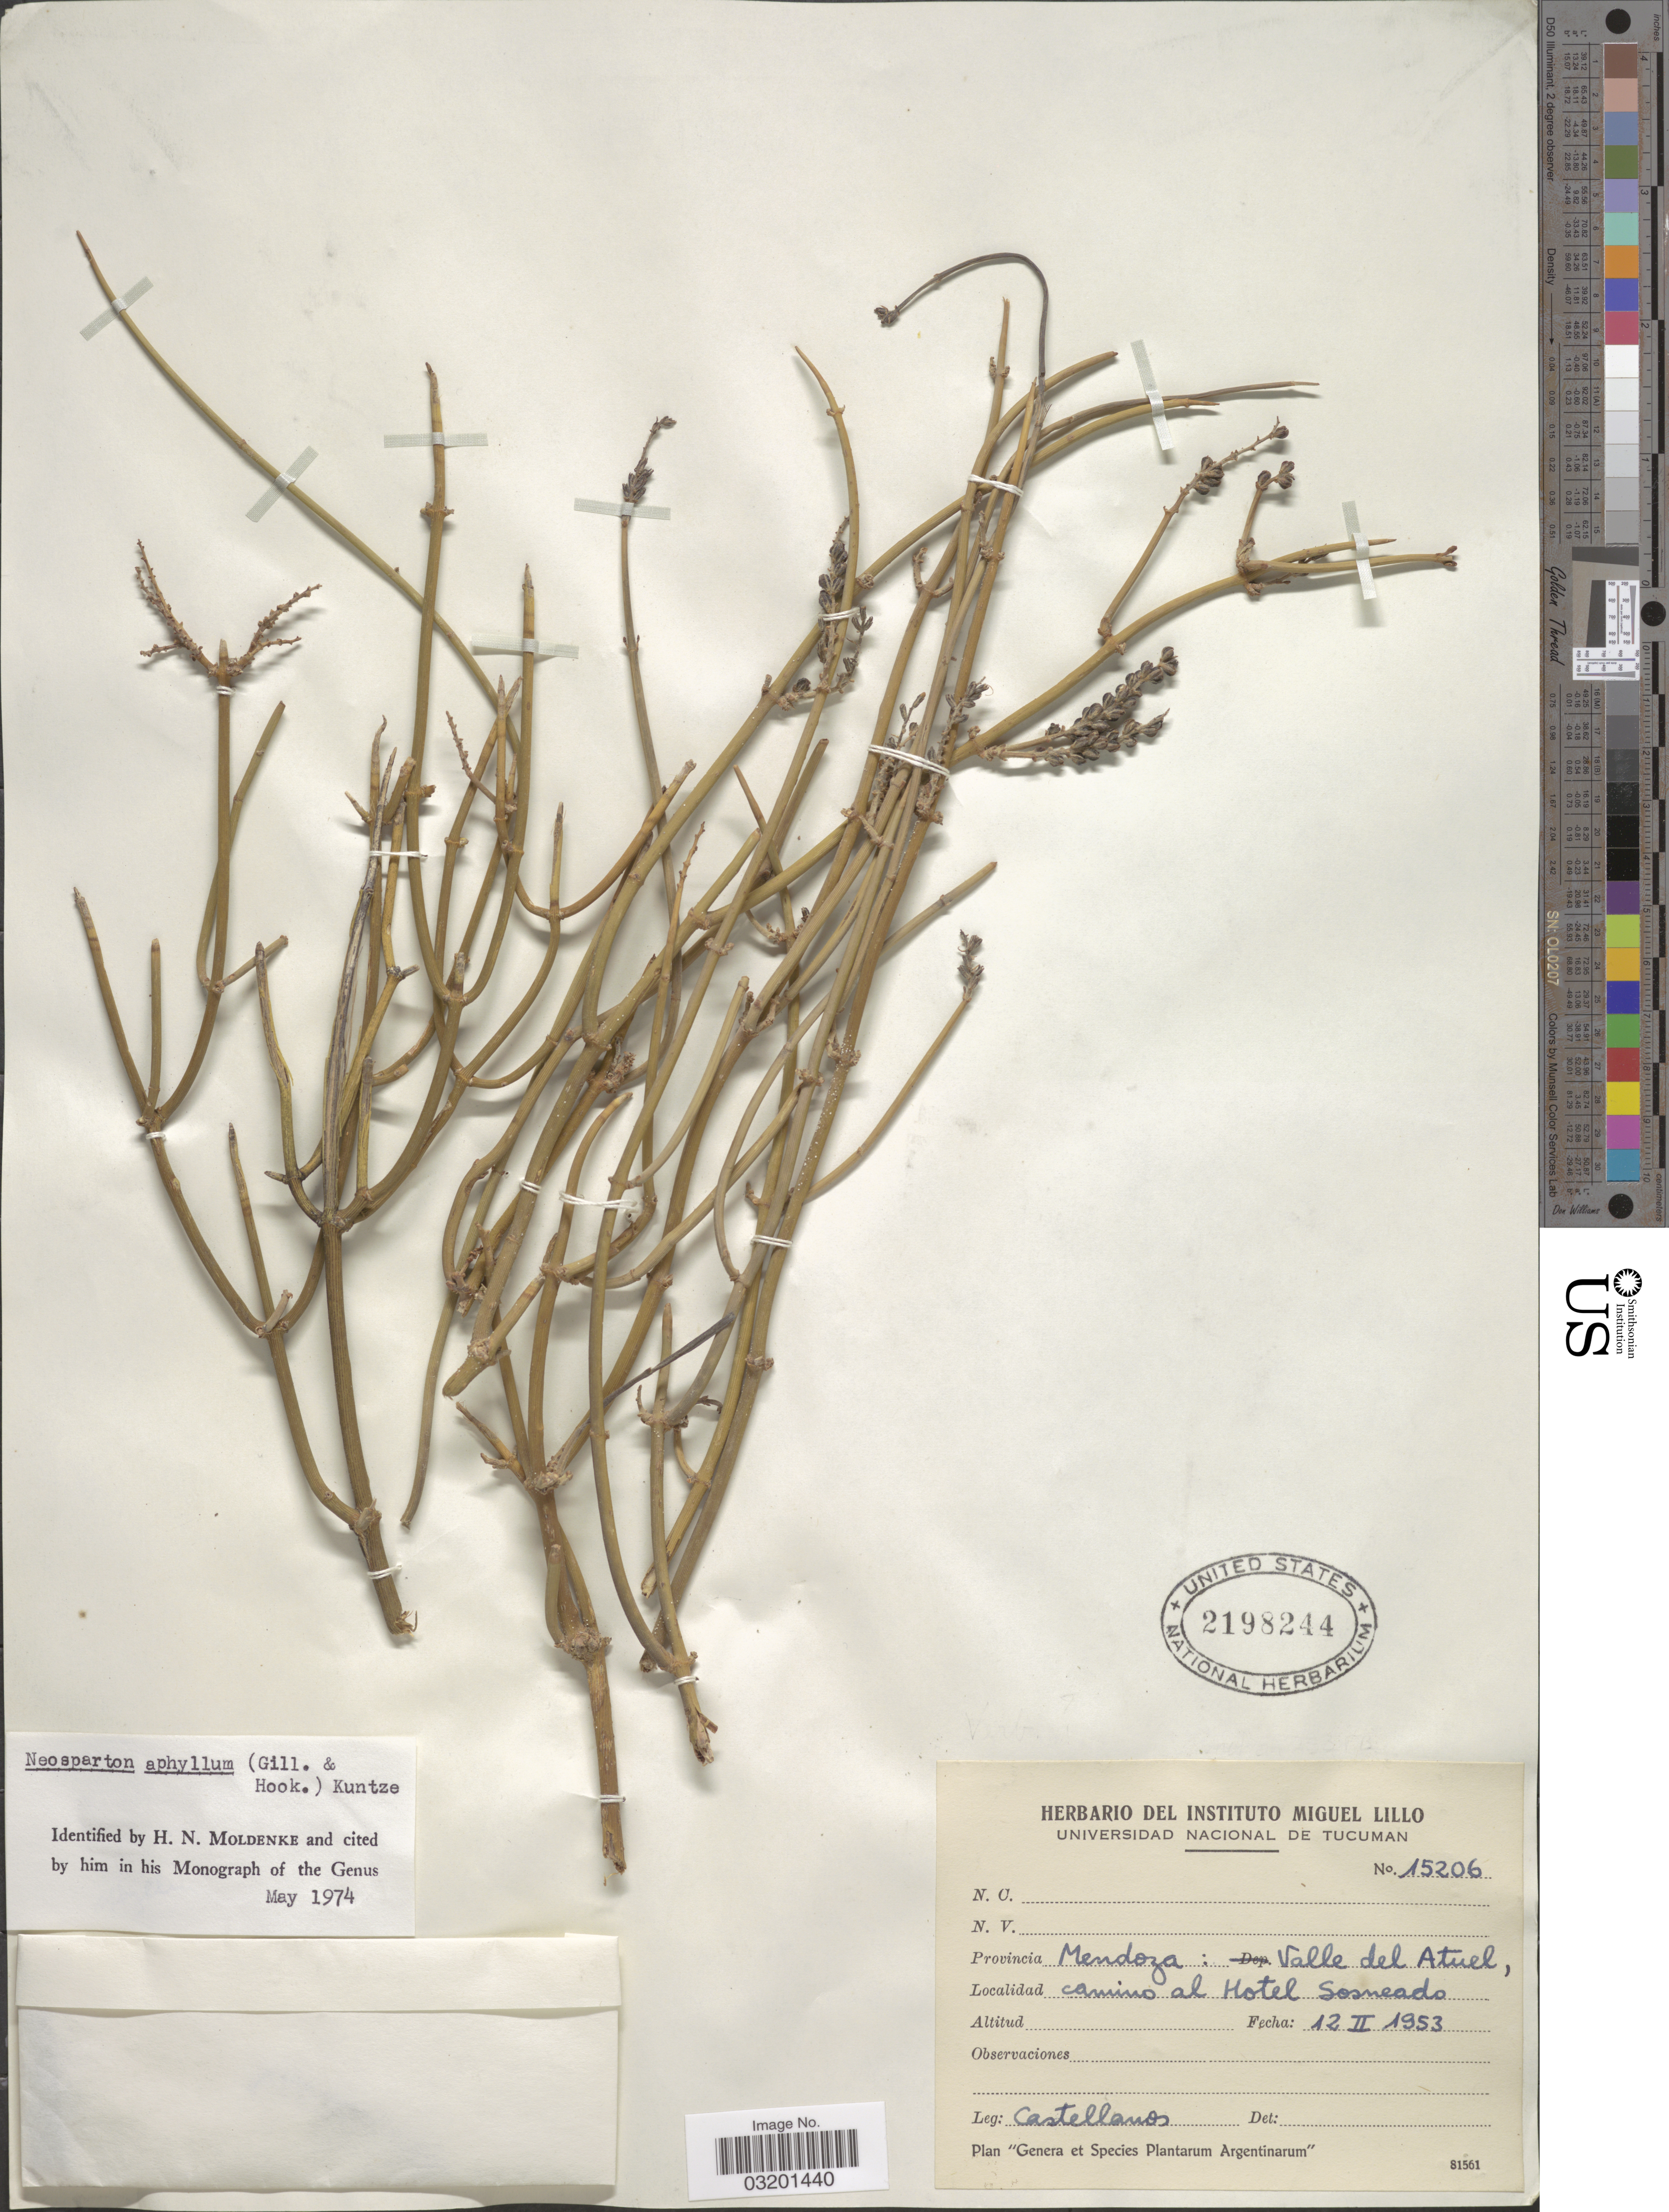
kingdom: Plantae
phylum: Tracheophyta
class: Magnoliopsida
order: Lamiales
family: Verbenaceae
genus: Neosparton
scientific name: Neosparton aphyllum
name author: (Gillies & Hook.) Kuntze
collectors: -- Castellanos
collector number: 15206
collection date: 1953-02-12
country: Argentina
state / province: Mendoza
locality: Valle del Atuel, camino al Hotel Sosneado.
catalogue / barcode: US 2198244